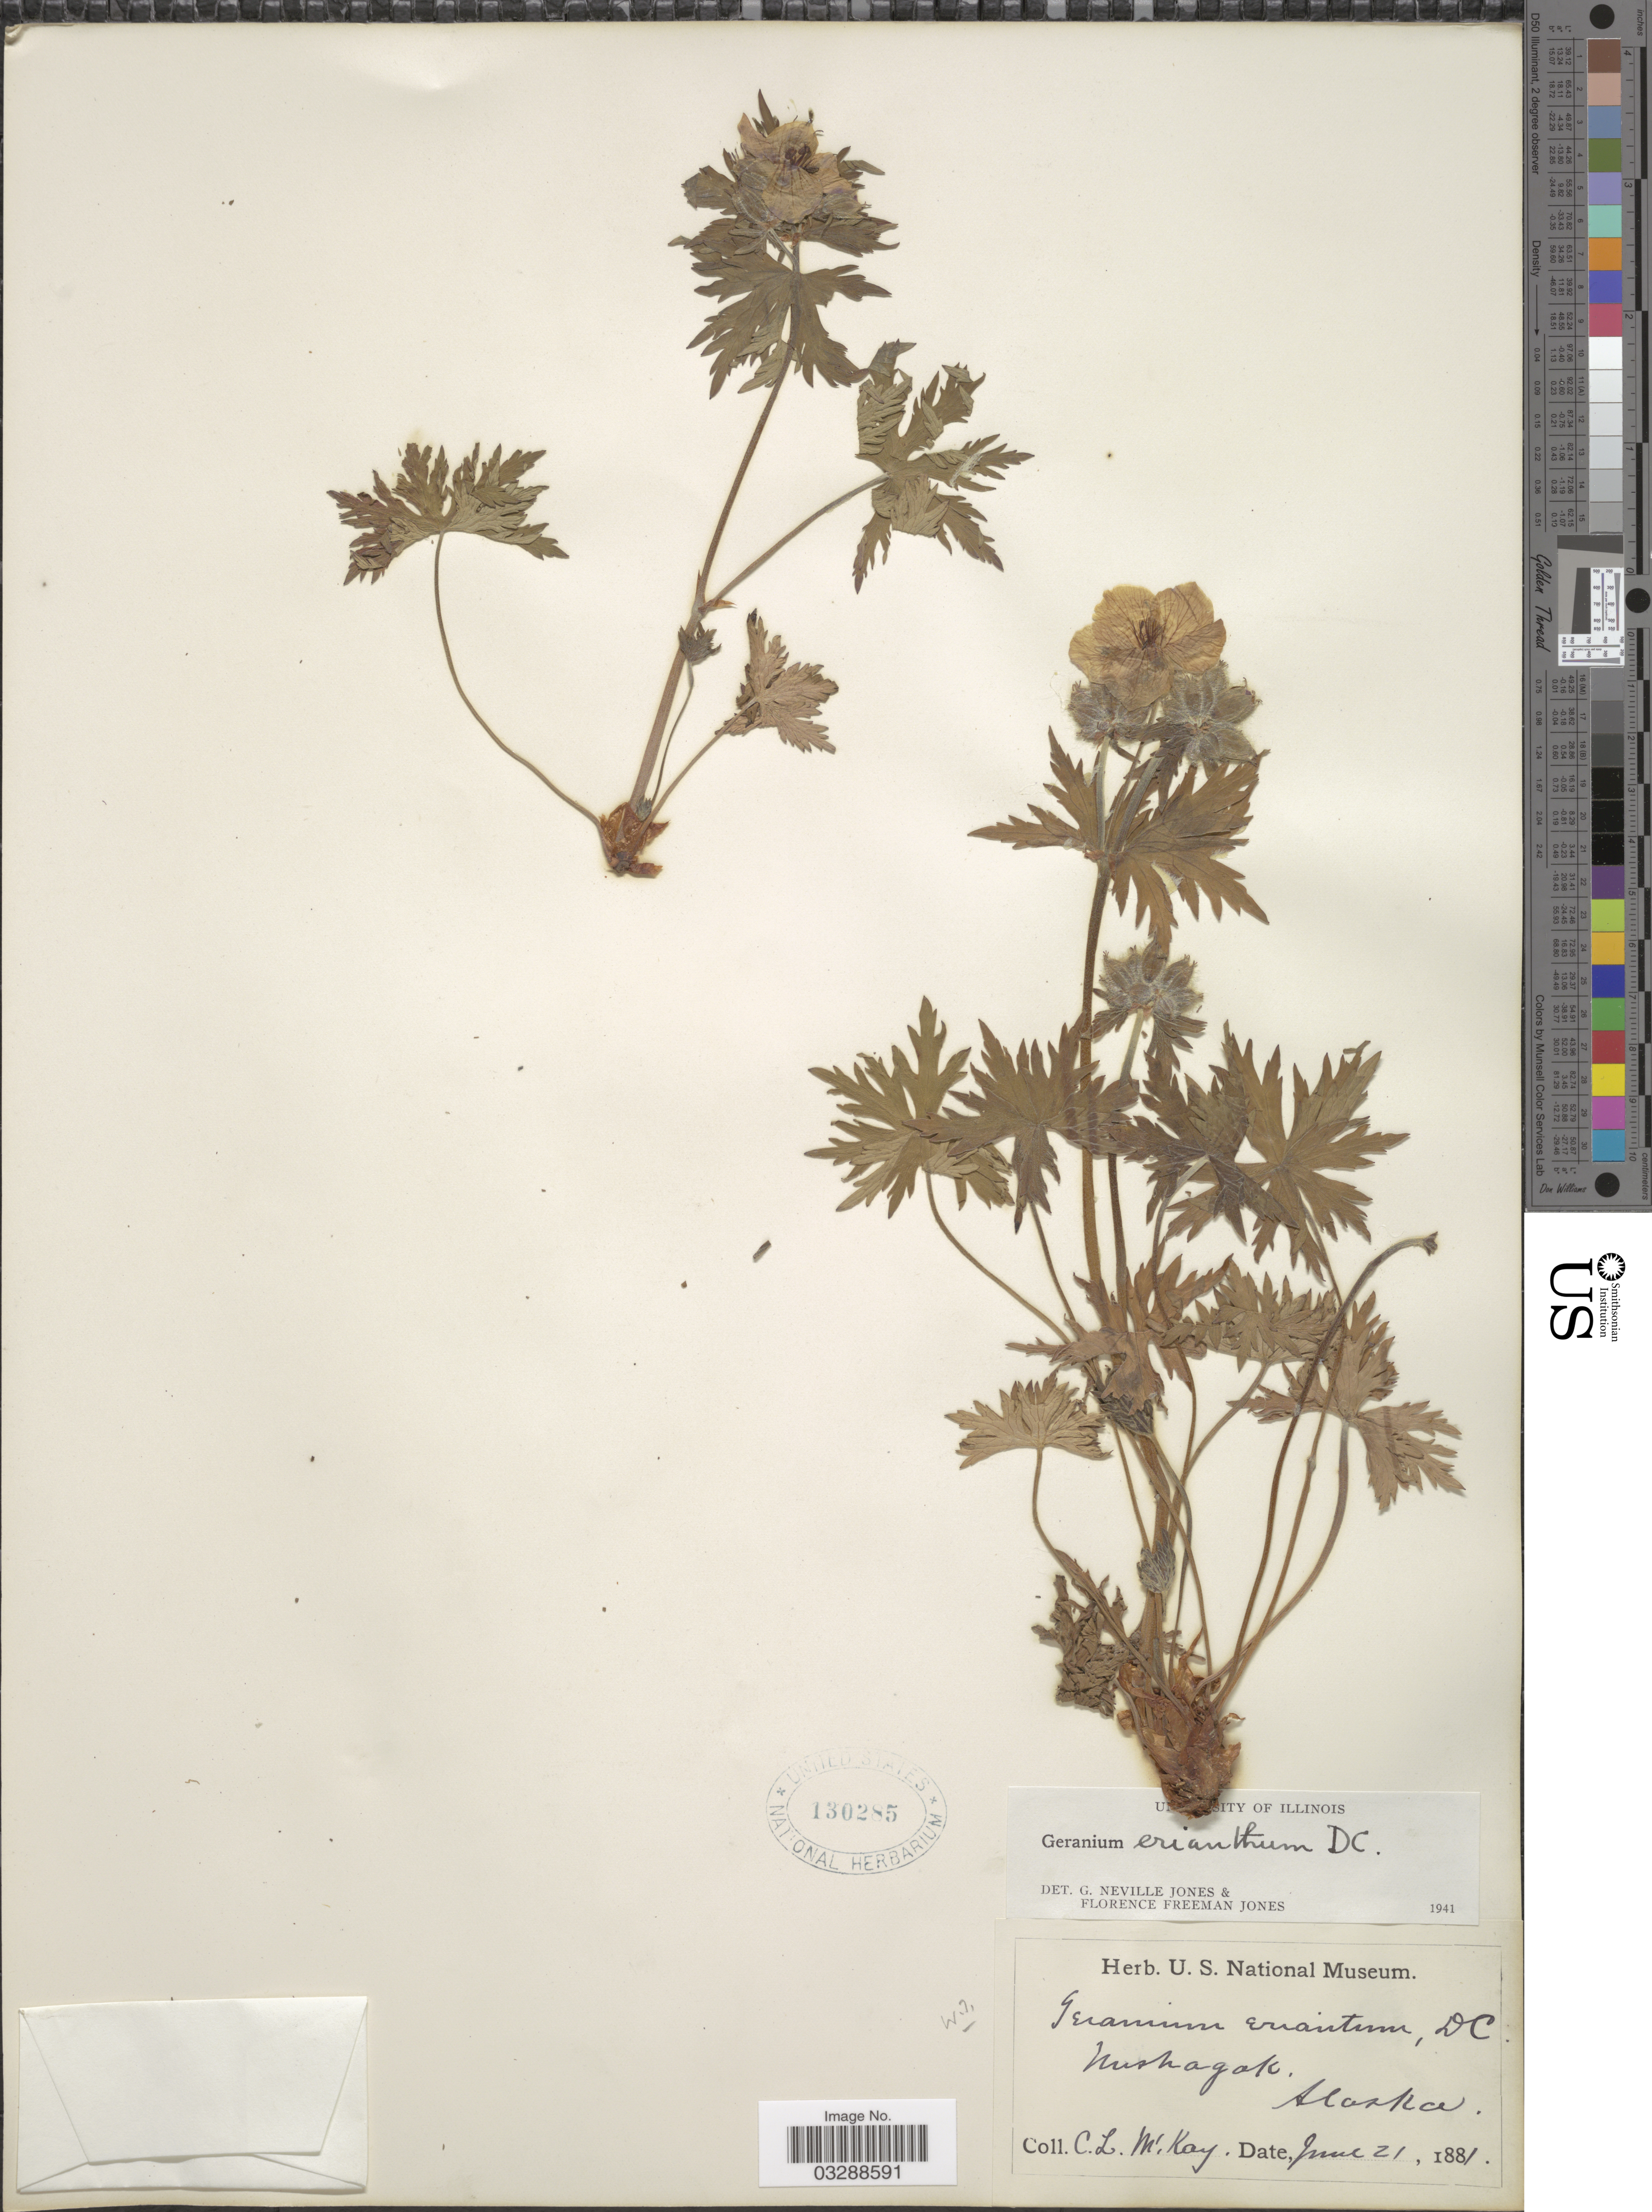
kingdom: Plantae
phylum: Tracheophyta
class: Magnoliopsida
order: Geraniales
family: Geraniaceae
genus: Geranium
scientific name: Geranium erianthum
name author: DC.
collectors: C. McKay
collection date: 1881-06-21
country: United States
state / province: Alaska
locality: Nushagak.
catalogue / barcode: US 130285